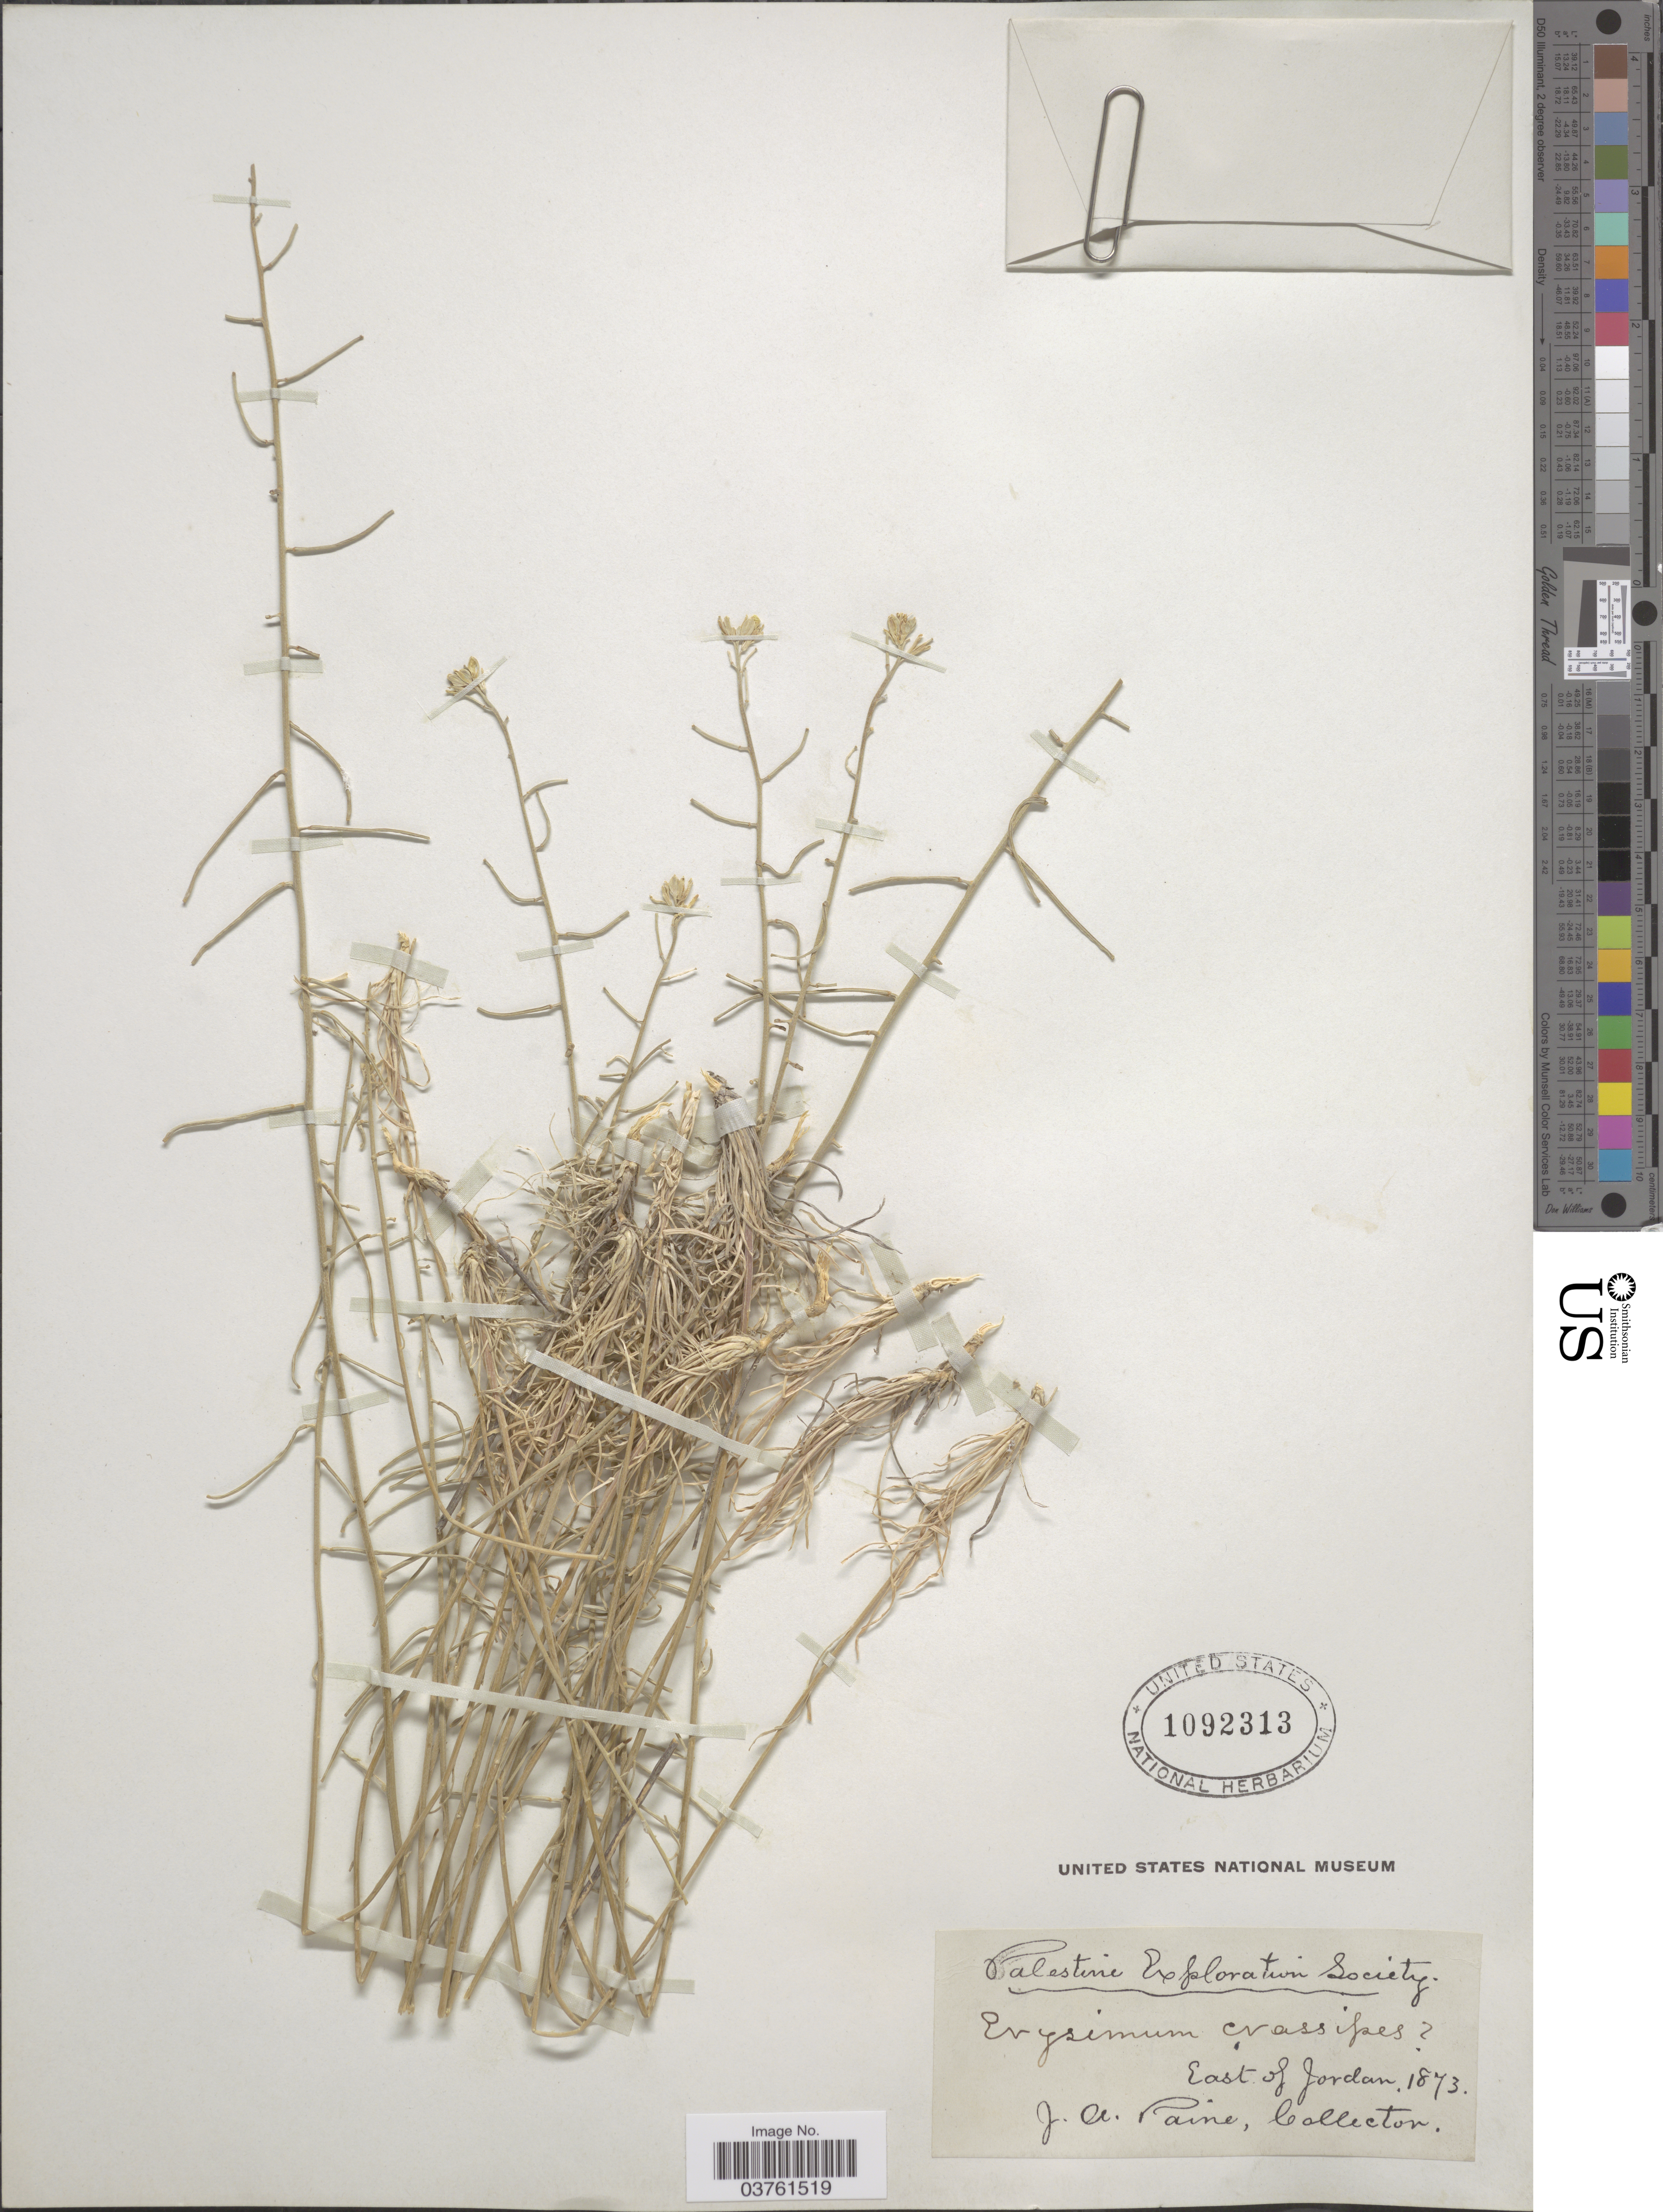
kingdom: Plantae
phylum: Tracheophyta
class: Magnoliopsida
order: Brassicales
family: Brassicaceae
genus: Erysimum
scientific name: Erysimum crassipes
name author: Fisch. & C.A. Mey.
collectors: J. A. Paine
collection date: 1873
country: Jordan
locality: East of Jordan.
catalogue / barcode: US 1092313